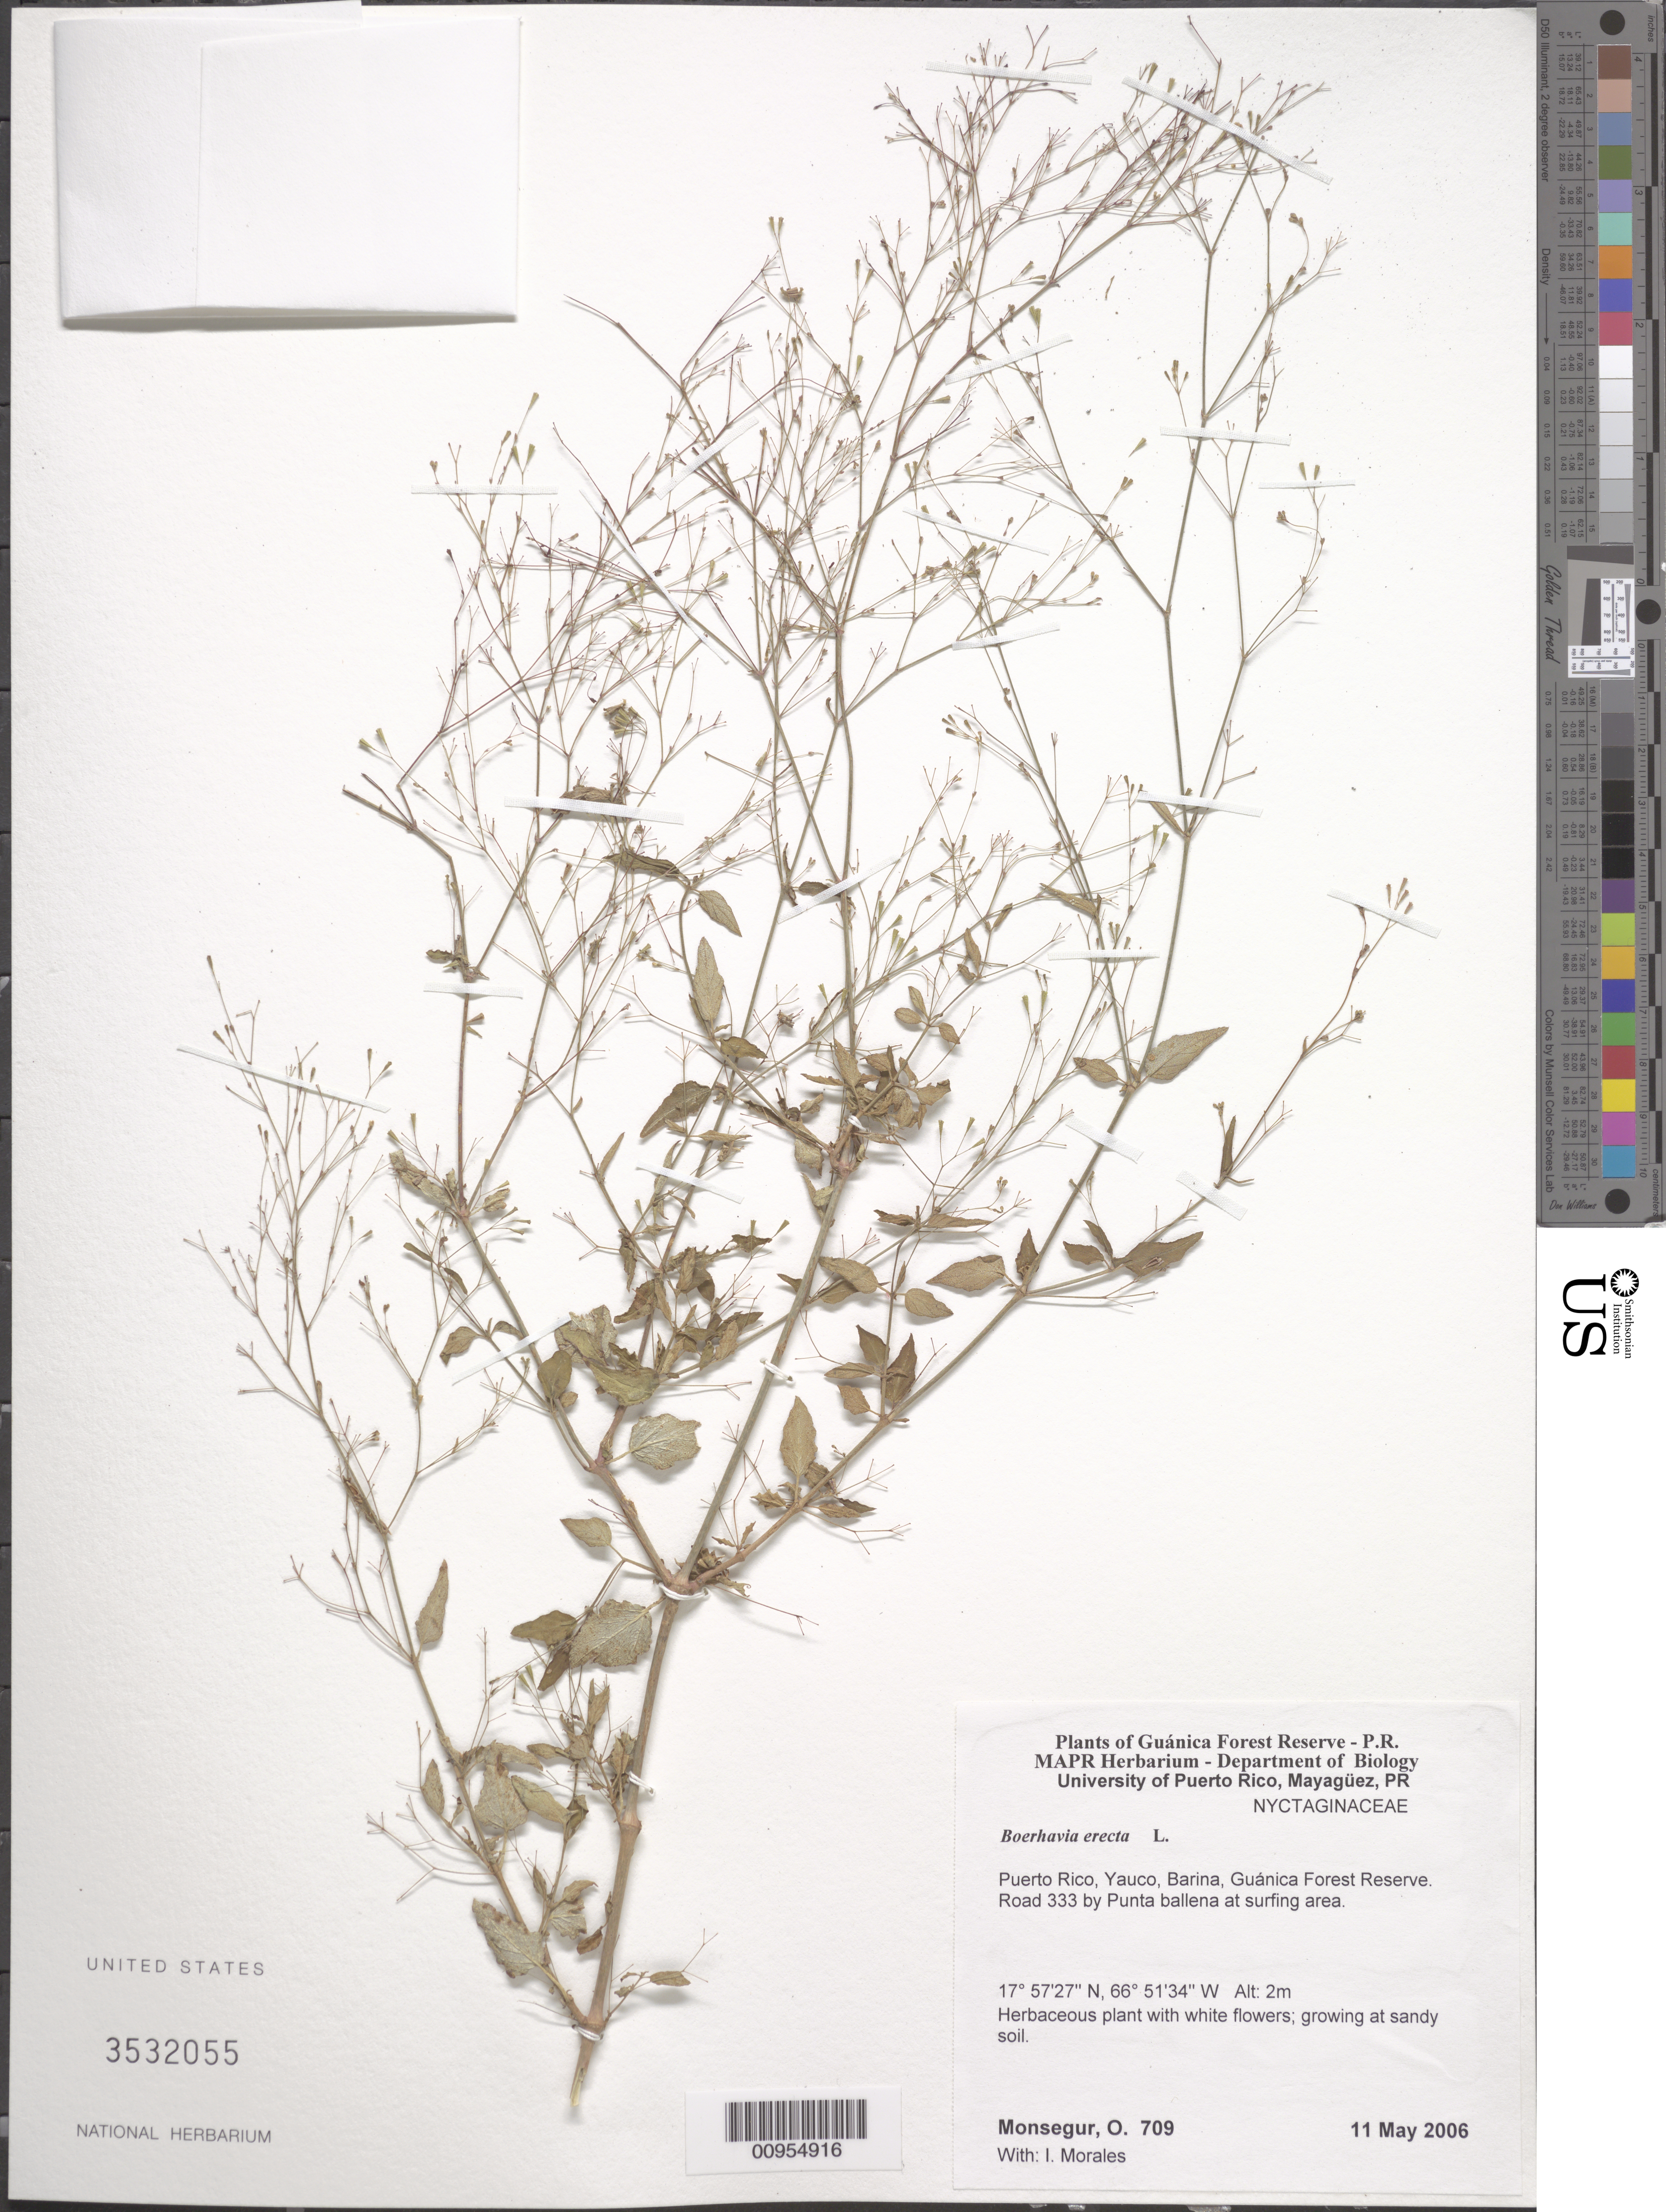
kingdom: Plantae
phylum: Tracheophyta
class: Magnoliopsida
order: Caryophyllales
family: Nyctaginaceae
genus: Boerhavia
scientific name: Boerhavia erecta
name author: L.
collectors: O. Monsegur & I. Morales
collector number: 709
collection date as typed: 11 May 2006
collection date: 2006-05-11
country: Puerto Rico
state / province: Yauco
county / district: Barina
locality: Guánica Forest Reserve. Road 333 by Punta ballena at surfing area.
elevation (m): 2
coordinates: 17.572675, 66.513356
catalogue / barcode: US 3532055